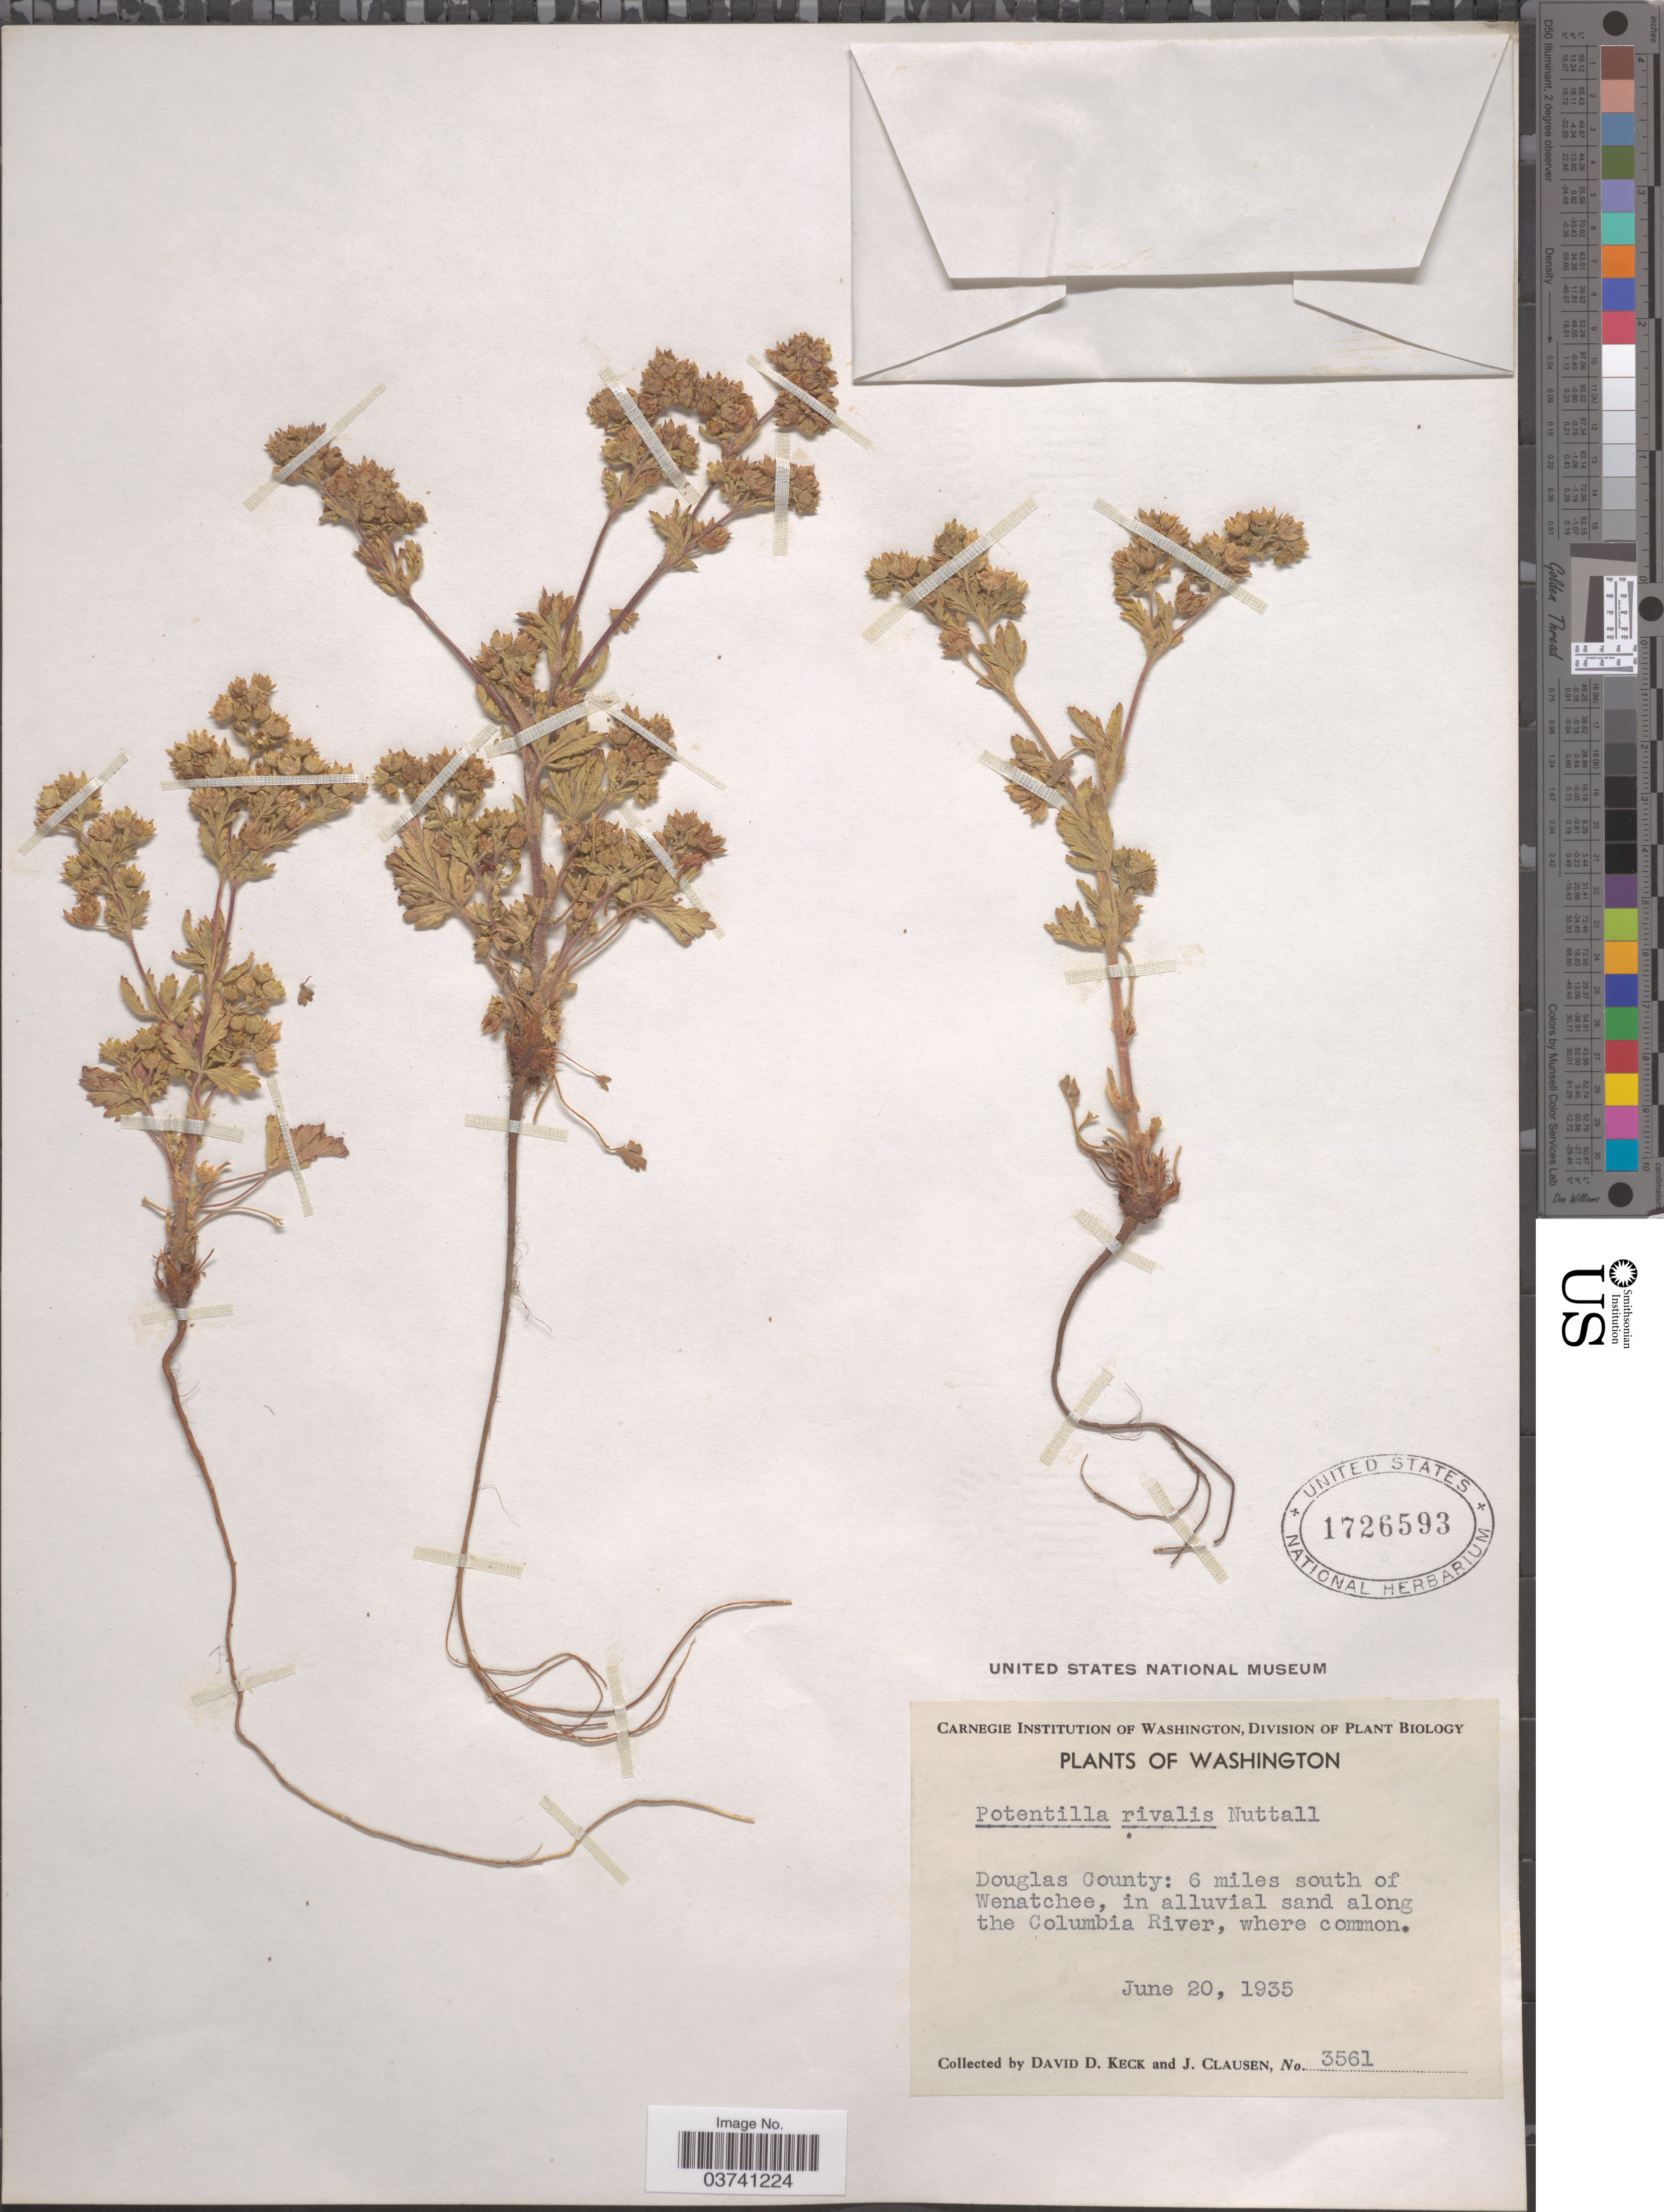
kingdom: Plantae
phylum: Tracheophyta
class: Magnoliopsida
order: Rosales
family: Rosaceae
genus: Potentilla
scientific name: Potentilla rivalis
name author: Nutt.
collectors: D. D. Keck & J. Clausen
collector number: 3561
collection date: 1935-06-20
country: United States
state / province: Washington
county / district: Douglas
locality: Douglas County: 6 miles south of Wenatchee, in alluvial sand along the Columbia River, where common.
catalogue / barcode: US 1726593